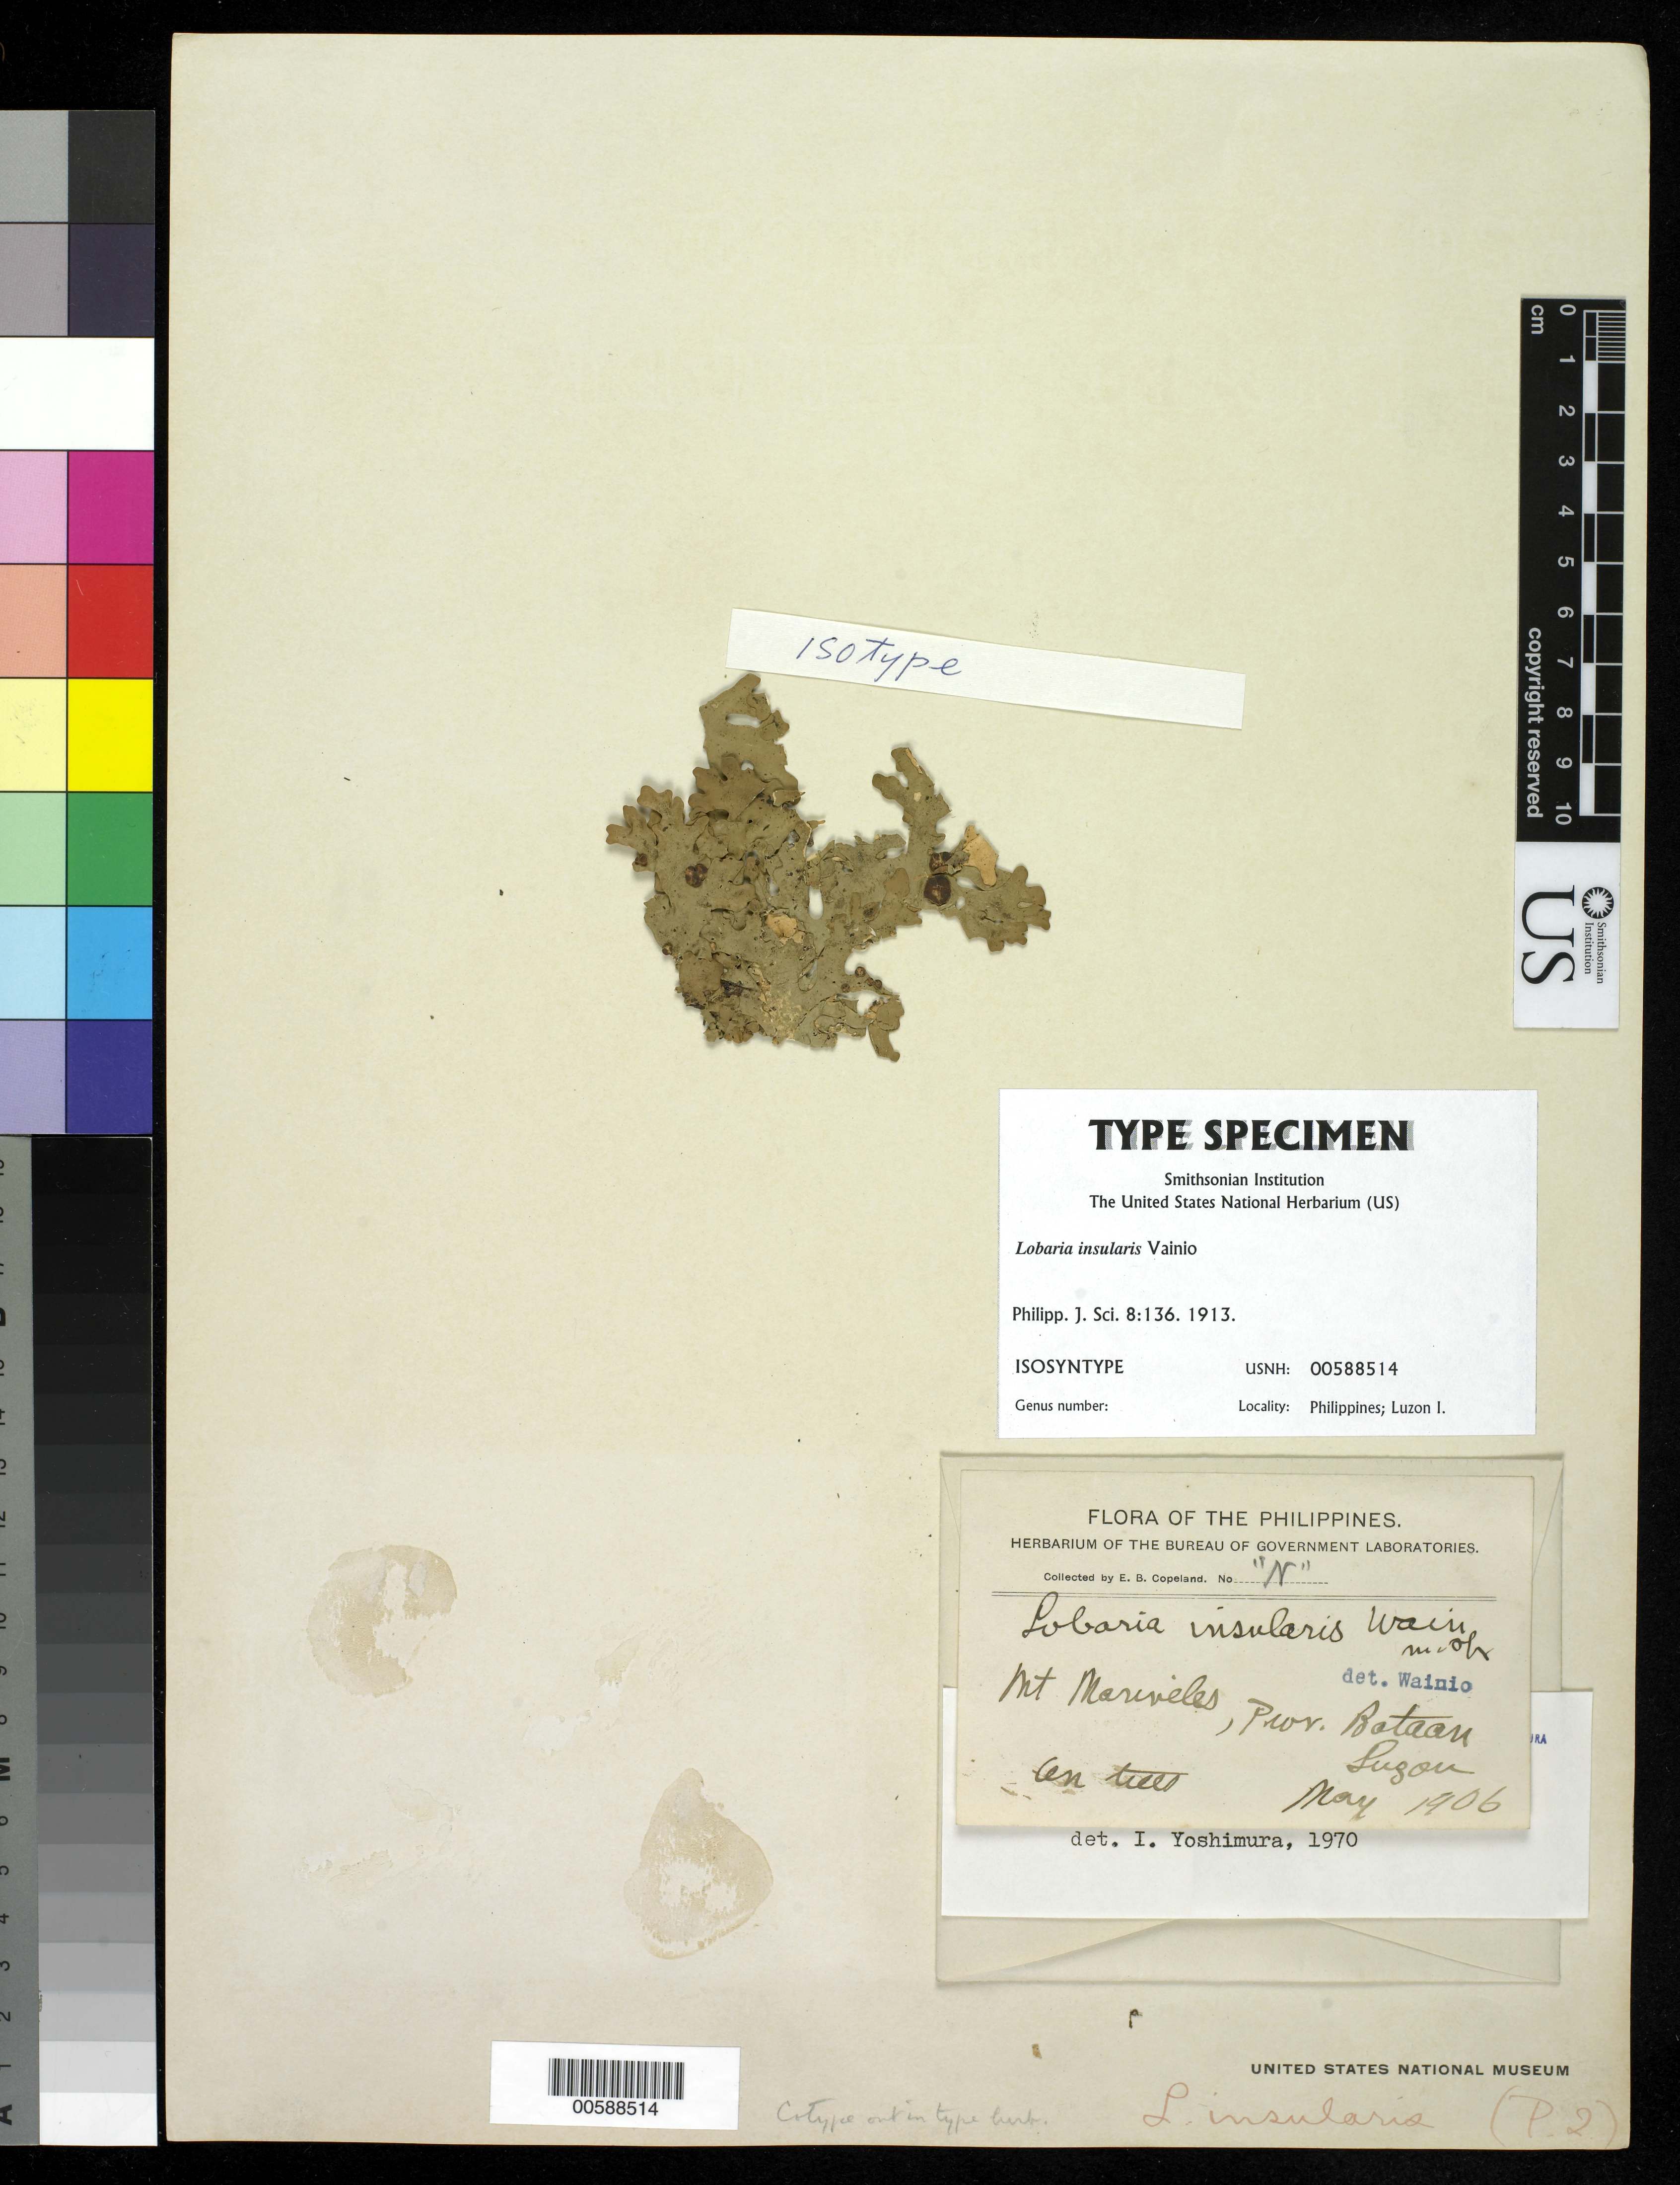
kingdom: Fungi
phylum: Ascomycota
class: Lecanoromycetes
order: Peltigerales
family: Lobariaceae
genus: Lobaria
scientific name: Lobaria insularis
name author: Vain.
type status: Isosyntype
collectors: M. S. Clemens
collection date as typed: May 1906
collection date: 1906-05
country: Philippines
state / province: Central Luzon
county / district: Bataan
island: Luzon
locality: Mt. Mariveles.